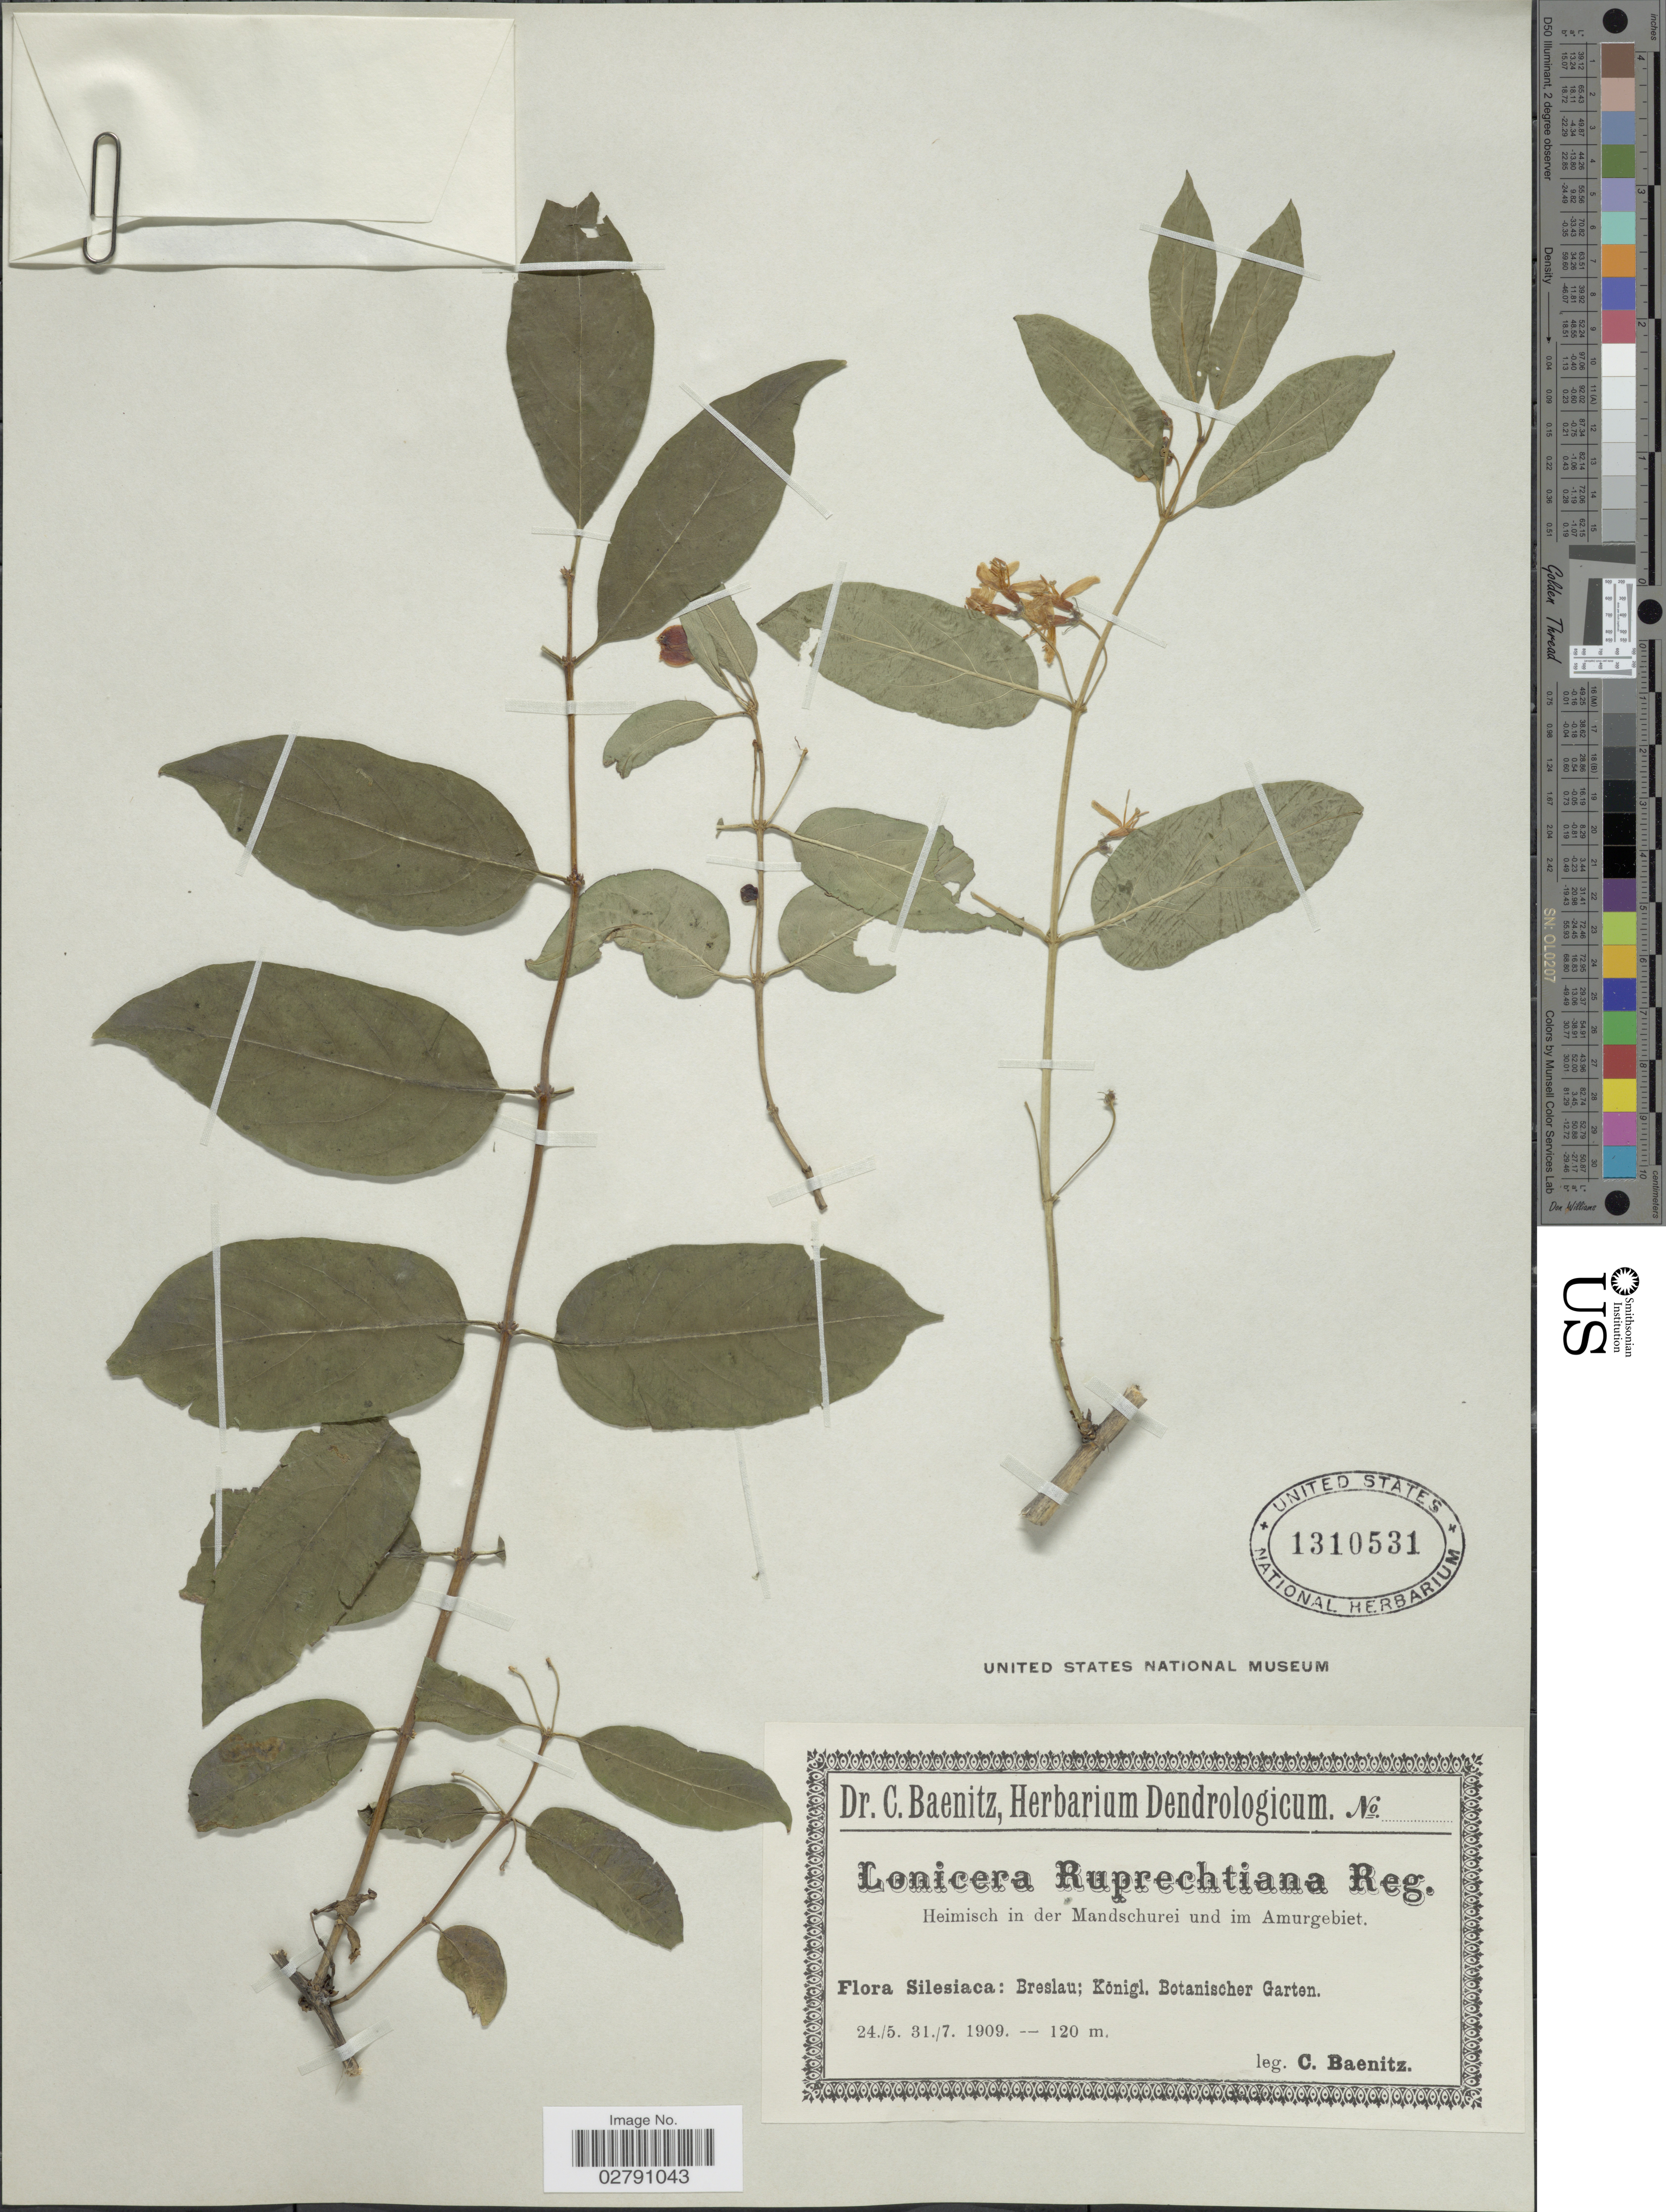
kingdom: Plantae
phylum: Tracheophyta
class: Magnoliopsida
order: Dipsacales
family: Caprifoliaceae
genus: Lonicera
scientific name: Lonicera ruprechtiana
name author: Regel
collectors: C. G. Baenitz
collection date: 1909-05-24/1909-07-31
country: Poland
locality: Heimisch in der Mandschurei und im Amurgebiet. Silesiaca: Breslau; Königl. Botanischer Garten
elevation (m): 120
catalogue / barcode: US 1310531